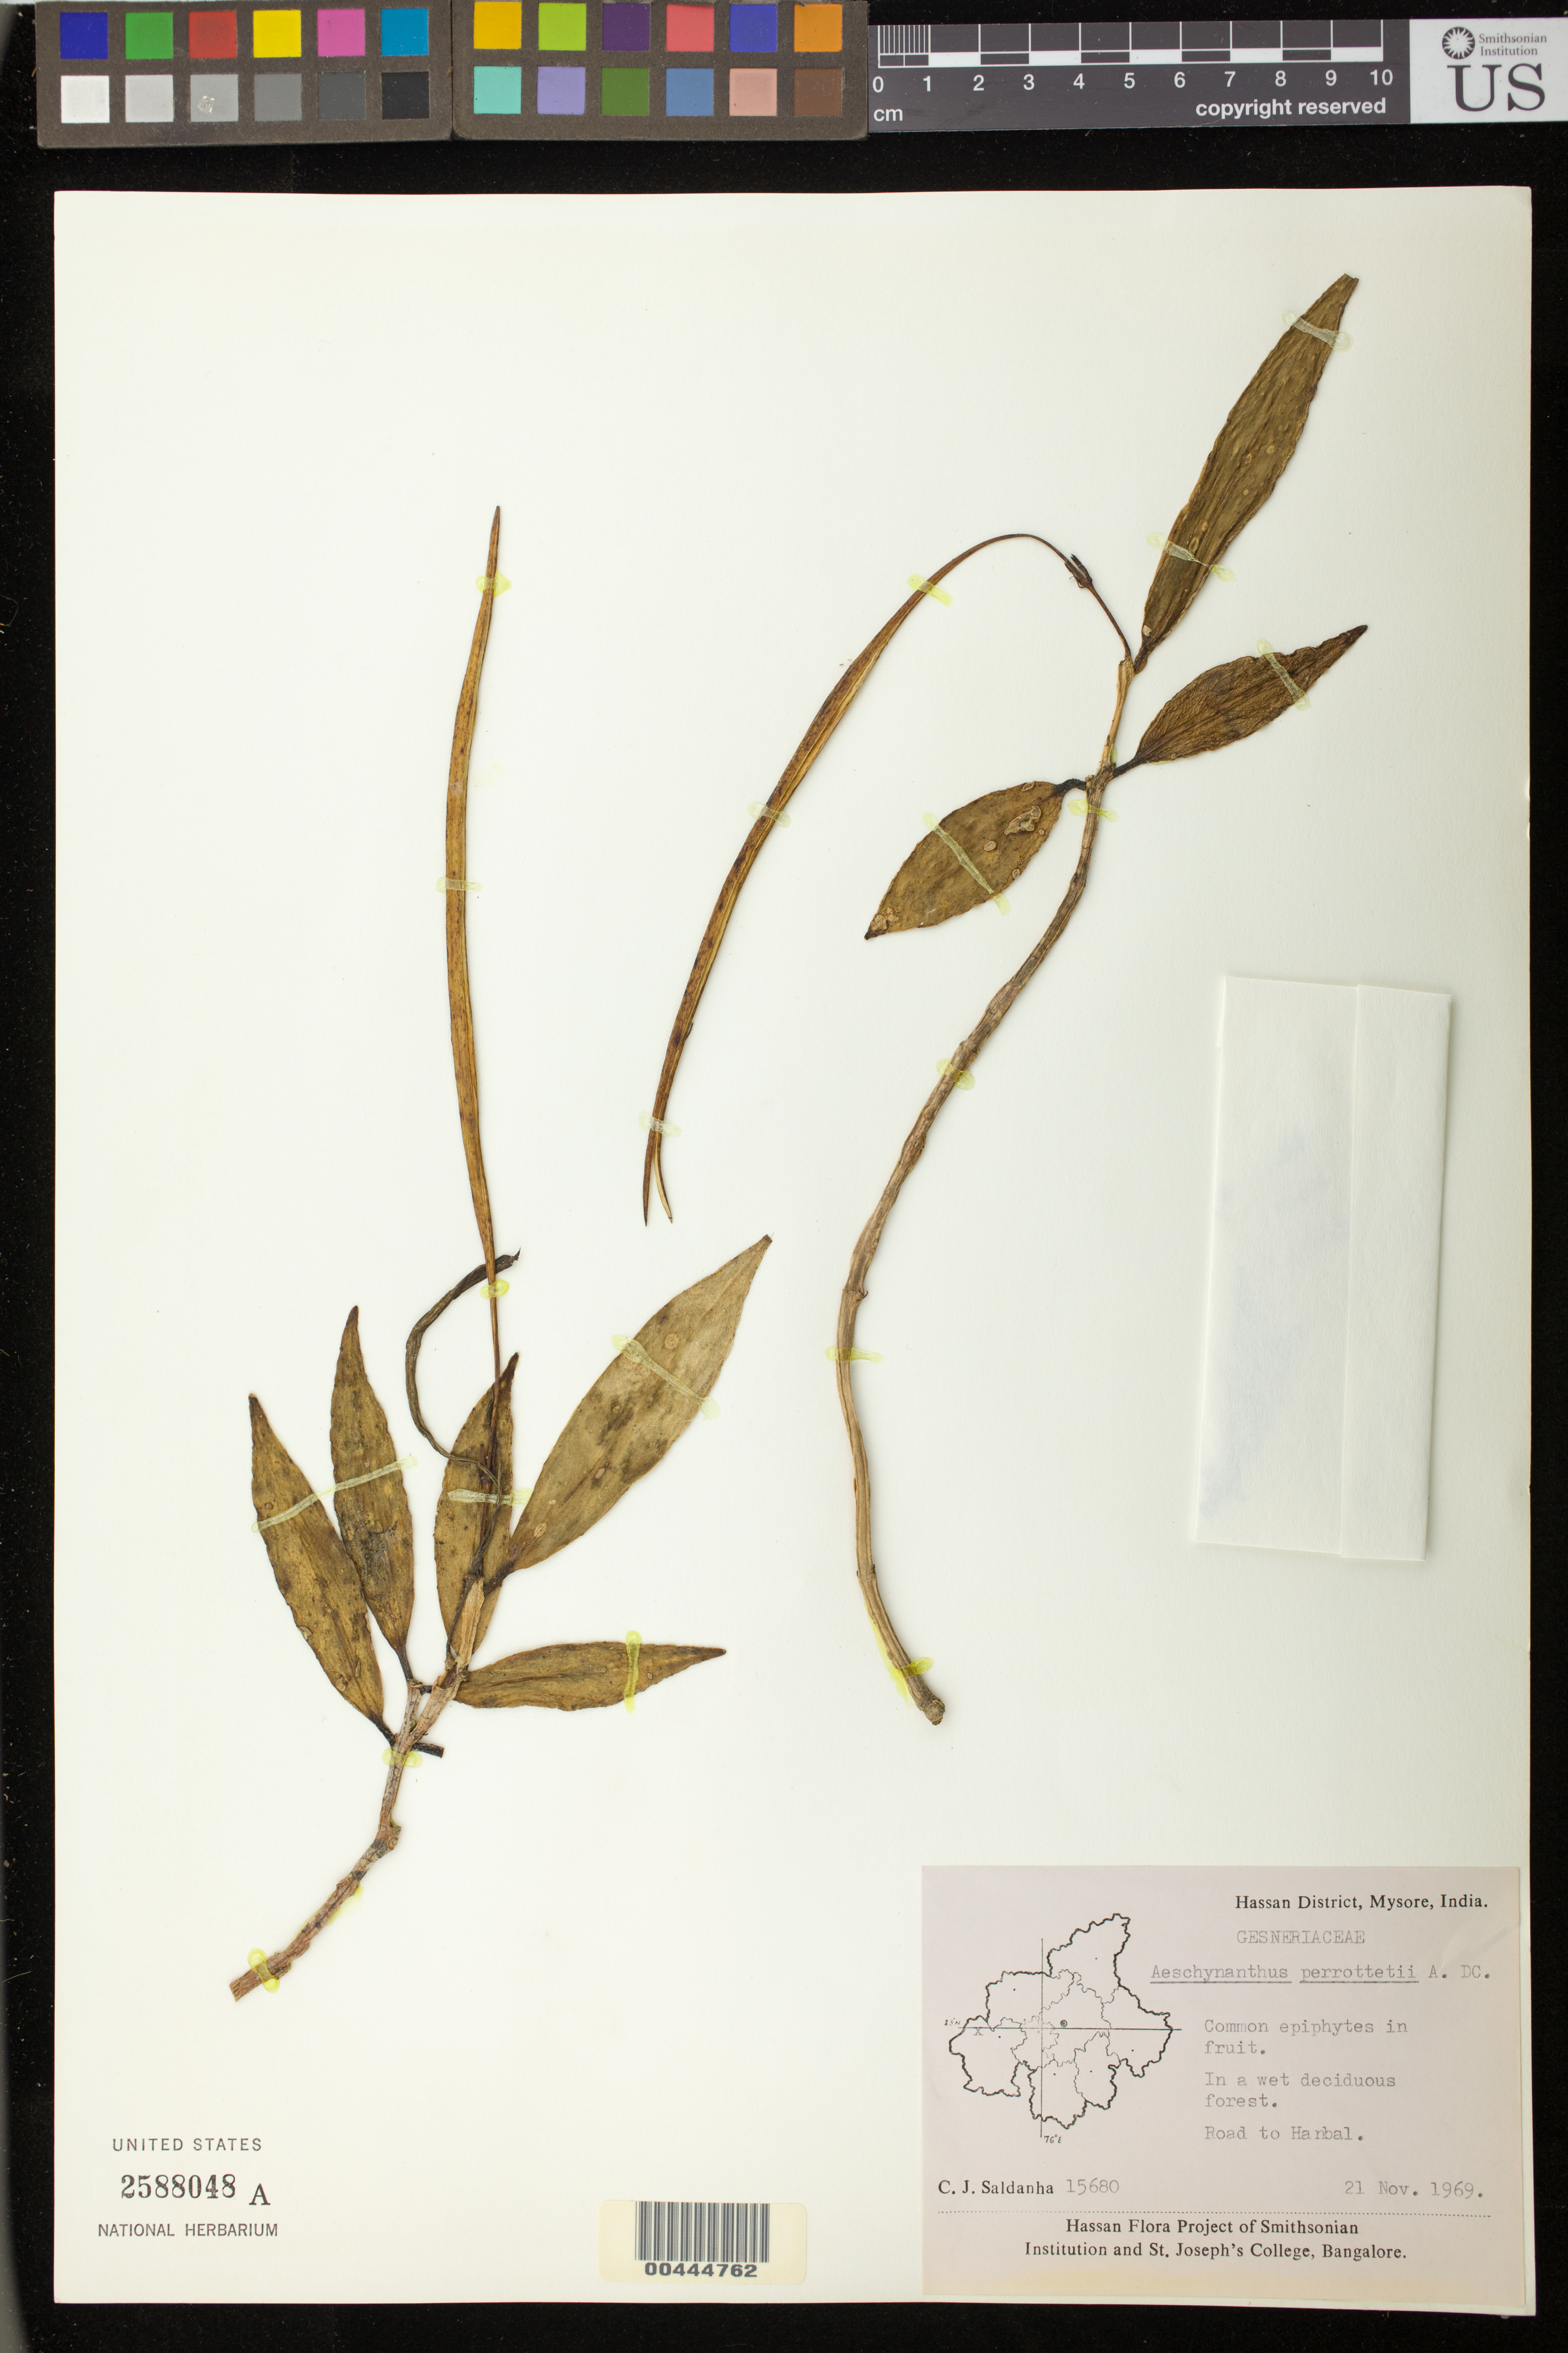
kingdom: Plantae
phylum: Tracheophyta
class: Magnoliopsida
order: Lamiales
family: Gesneriaceae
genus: Aeschynanthus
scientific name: Aeschynanthus perrottetii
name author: A. DC.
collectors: C. J. Saldanha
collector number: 15680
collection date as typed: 21 Nov 1969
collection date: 1969-11-21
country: India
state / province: Karnataka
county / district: Mysore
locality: Hassan dist., Road to hanbal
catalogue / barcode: US 2588048A